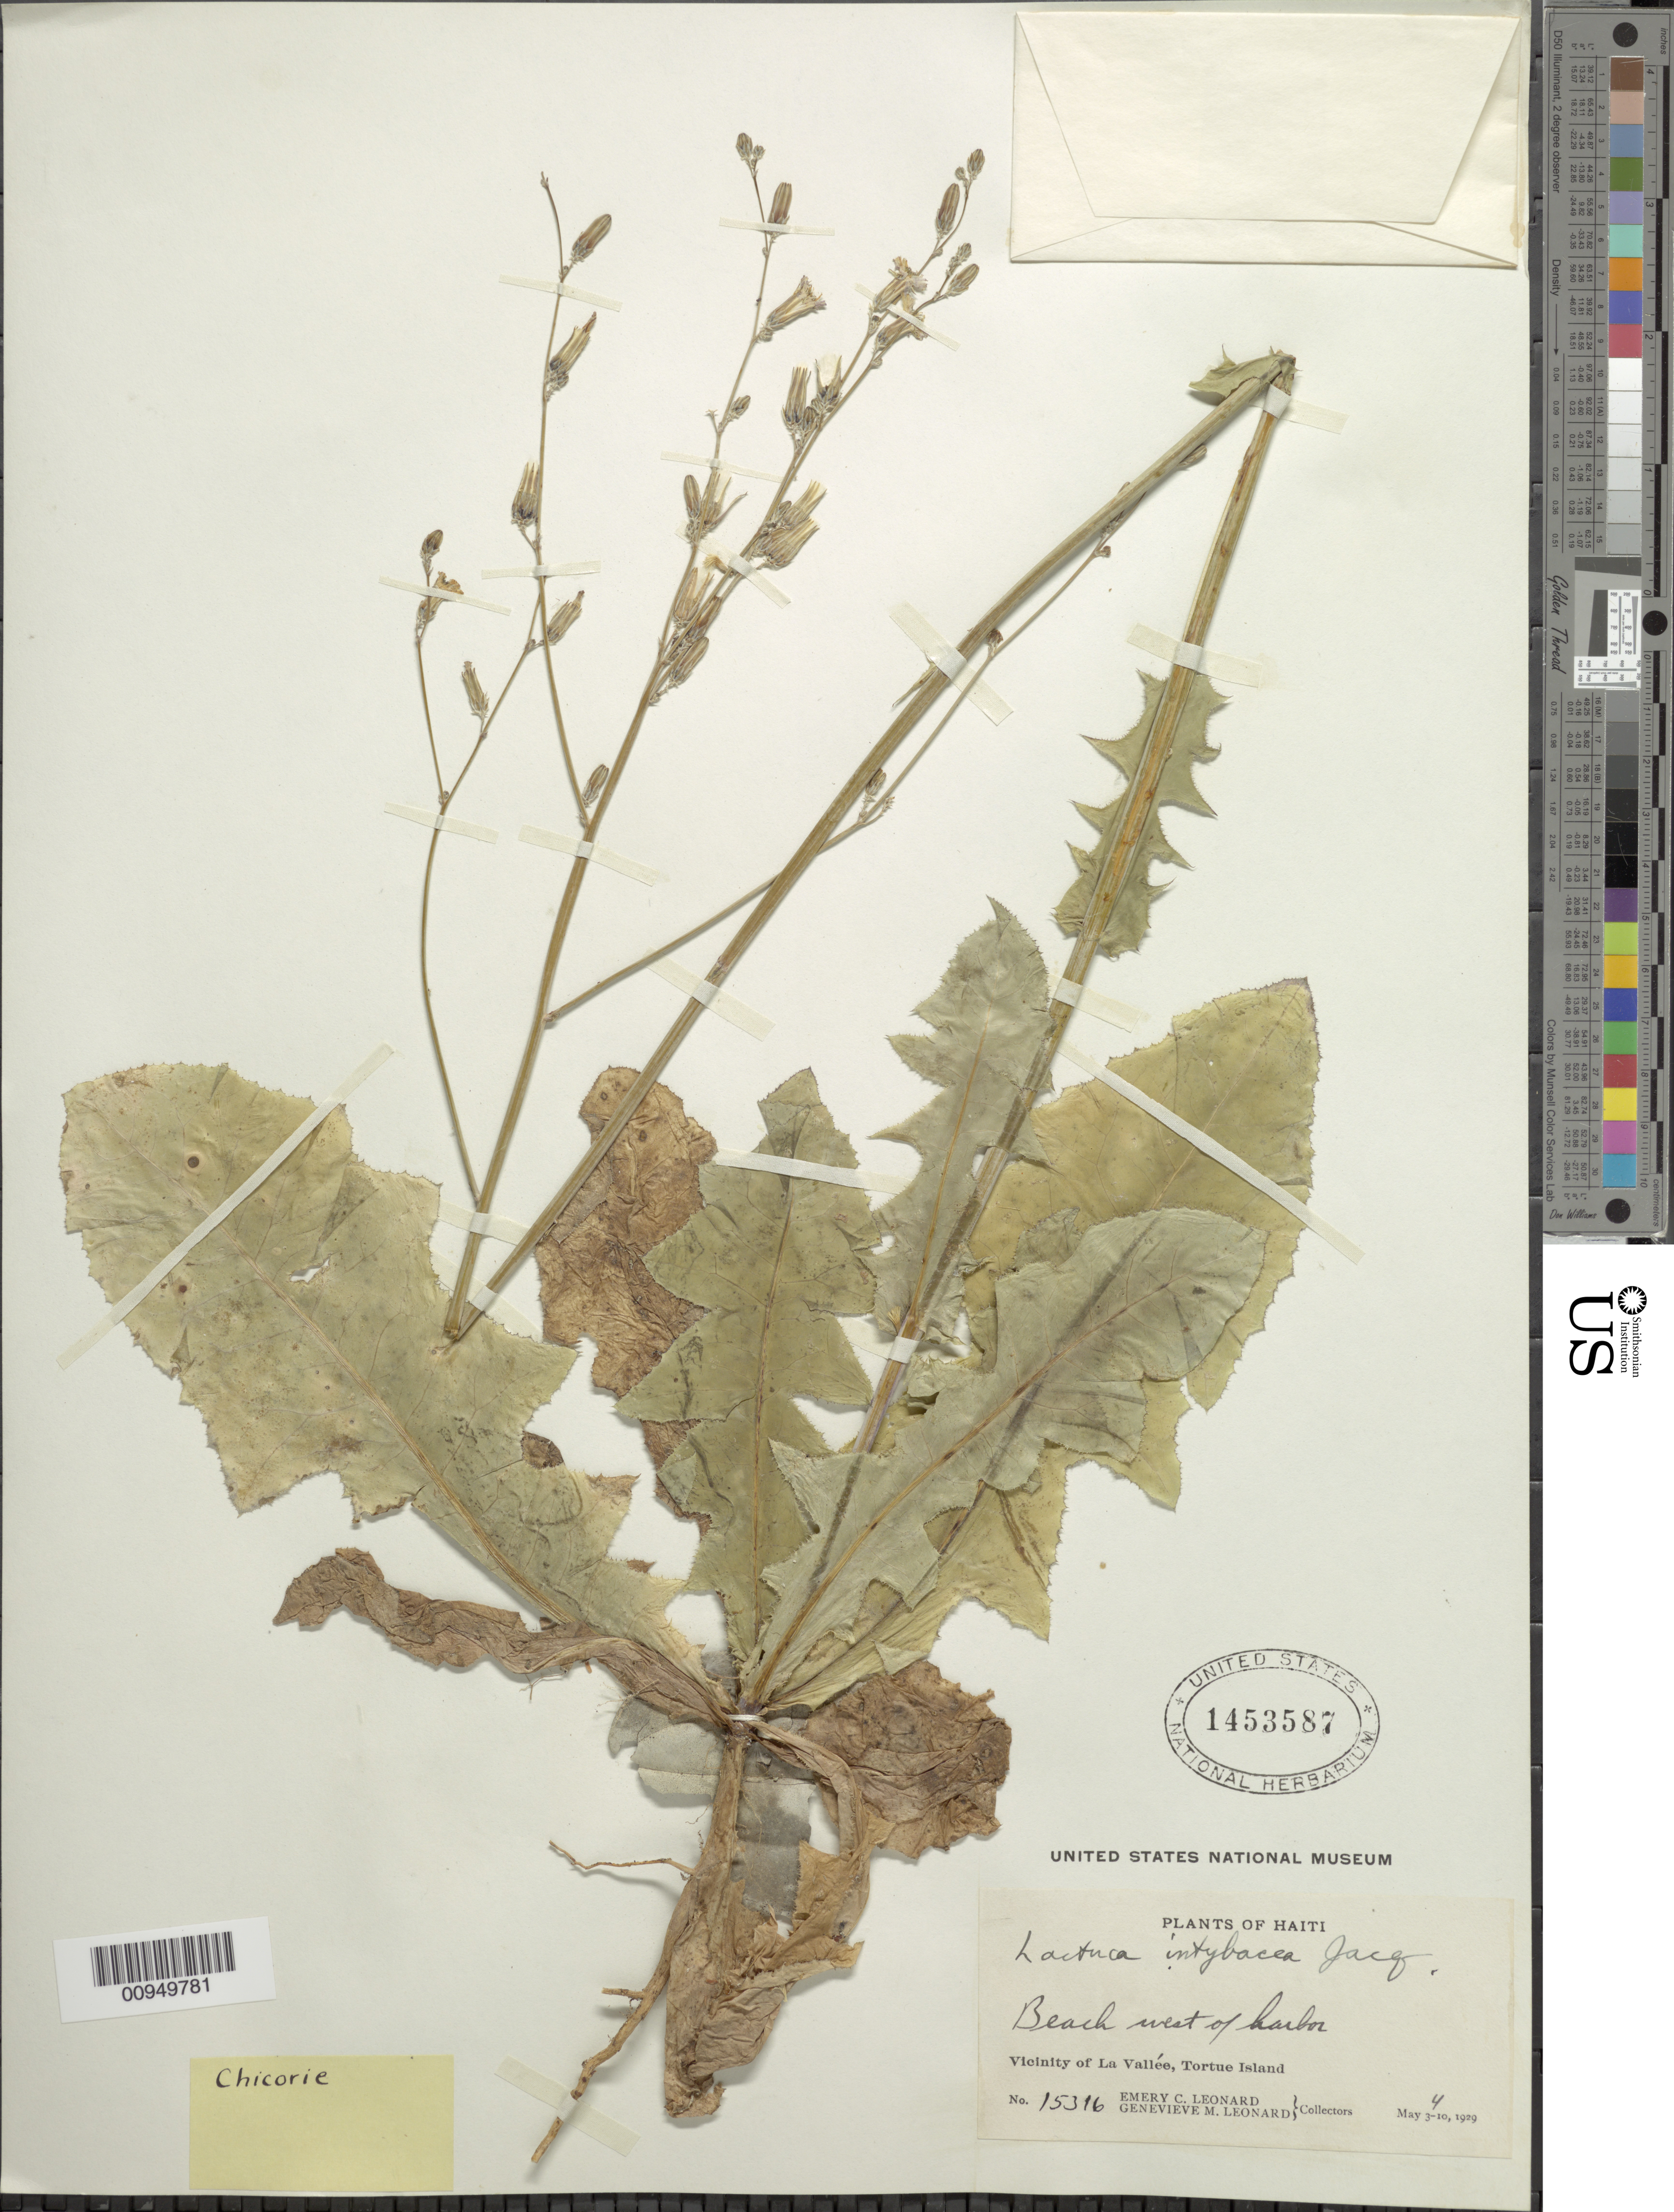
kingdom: Plantae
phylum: Tracheophyta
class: Magnoliopsida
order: Asterales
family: Asteraceae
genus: Launaea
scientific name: Launaea intybacea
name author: (Jacq.) Beauverd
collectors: E. C. Leonard & G. M. Leonard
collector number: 15316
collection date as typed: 04 May 1929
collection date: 1929-05-04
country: Haiti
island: Tortue Island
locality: Vicinity of La Vallée, beach W of harbor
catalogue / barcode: US 1453587